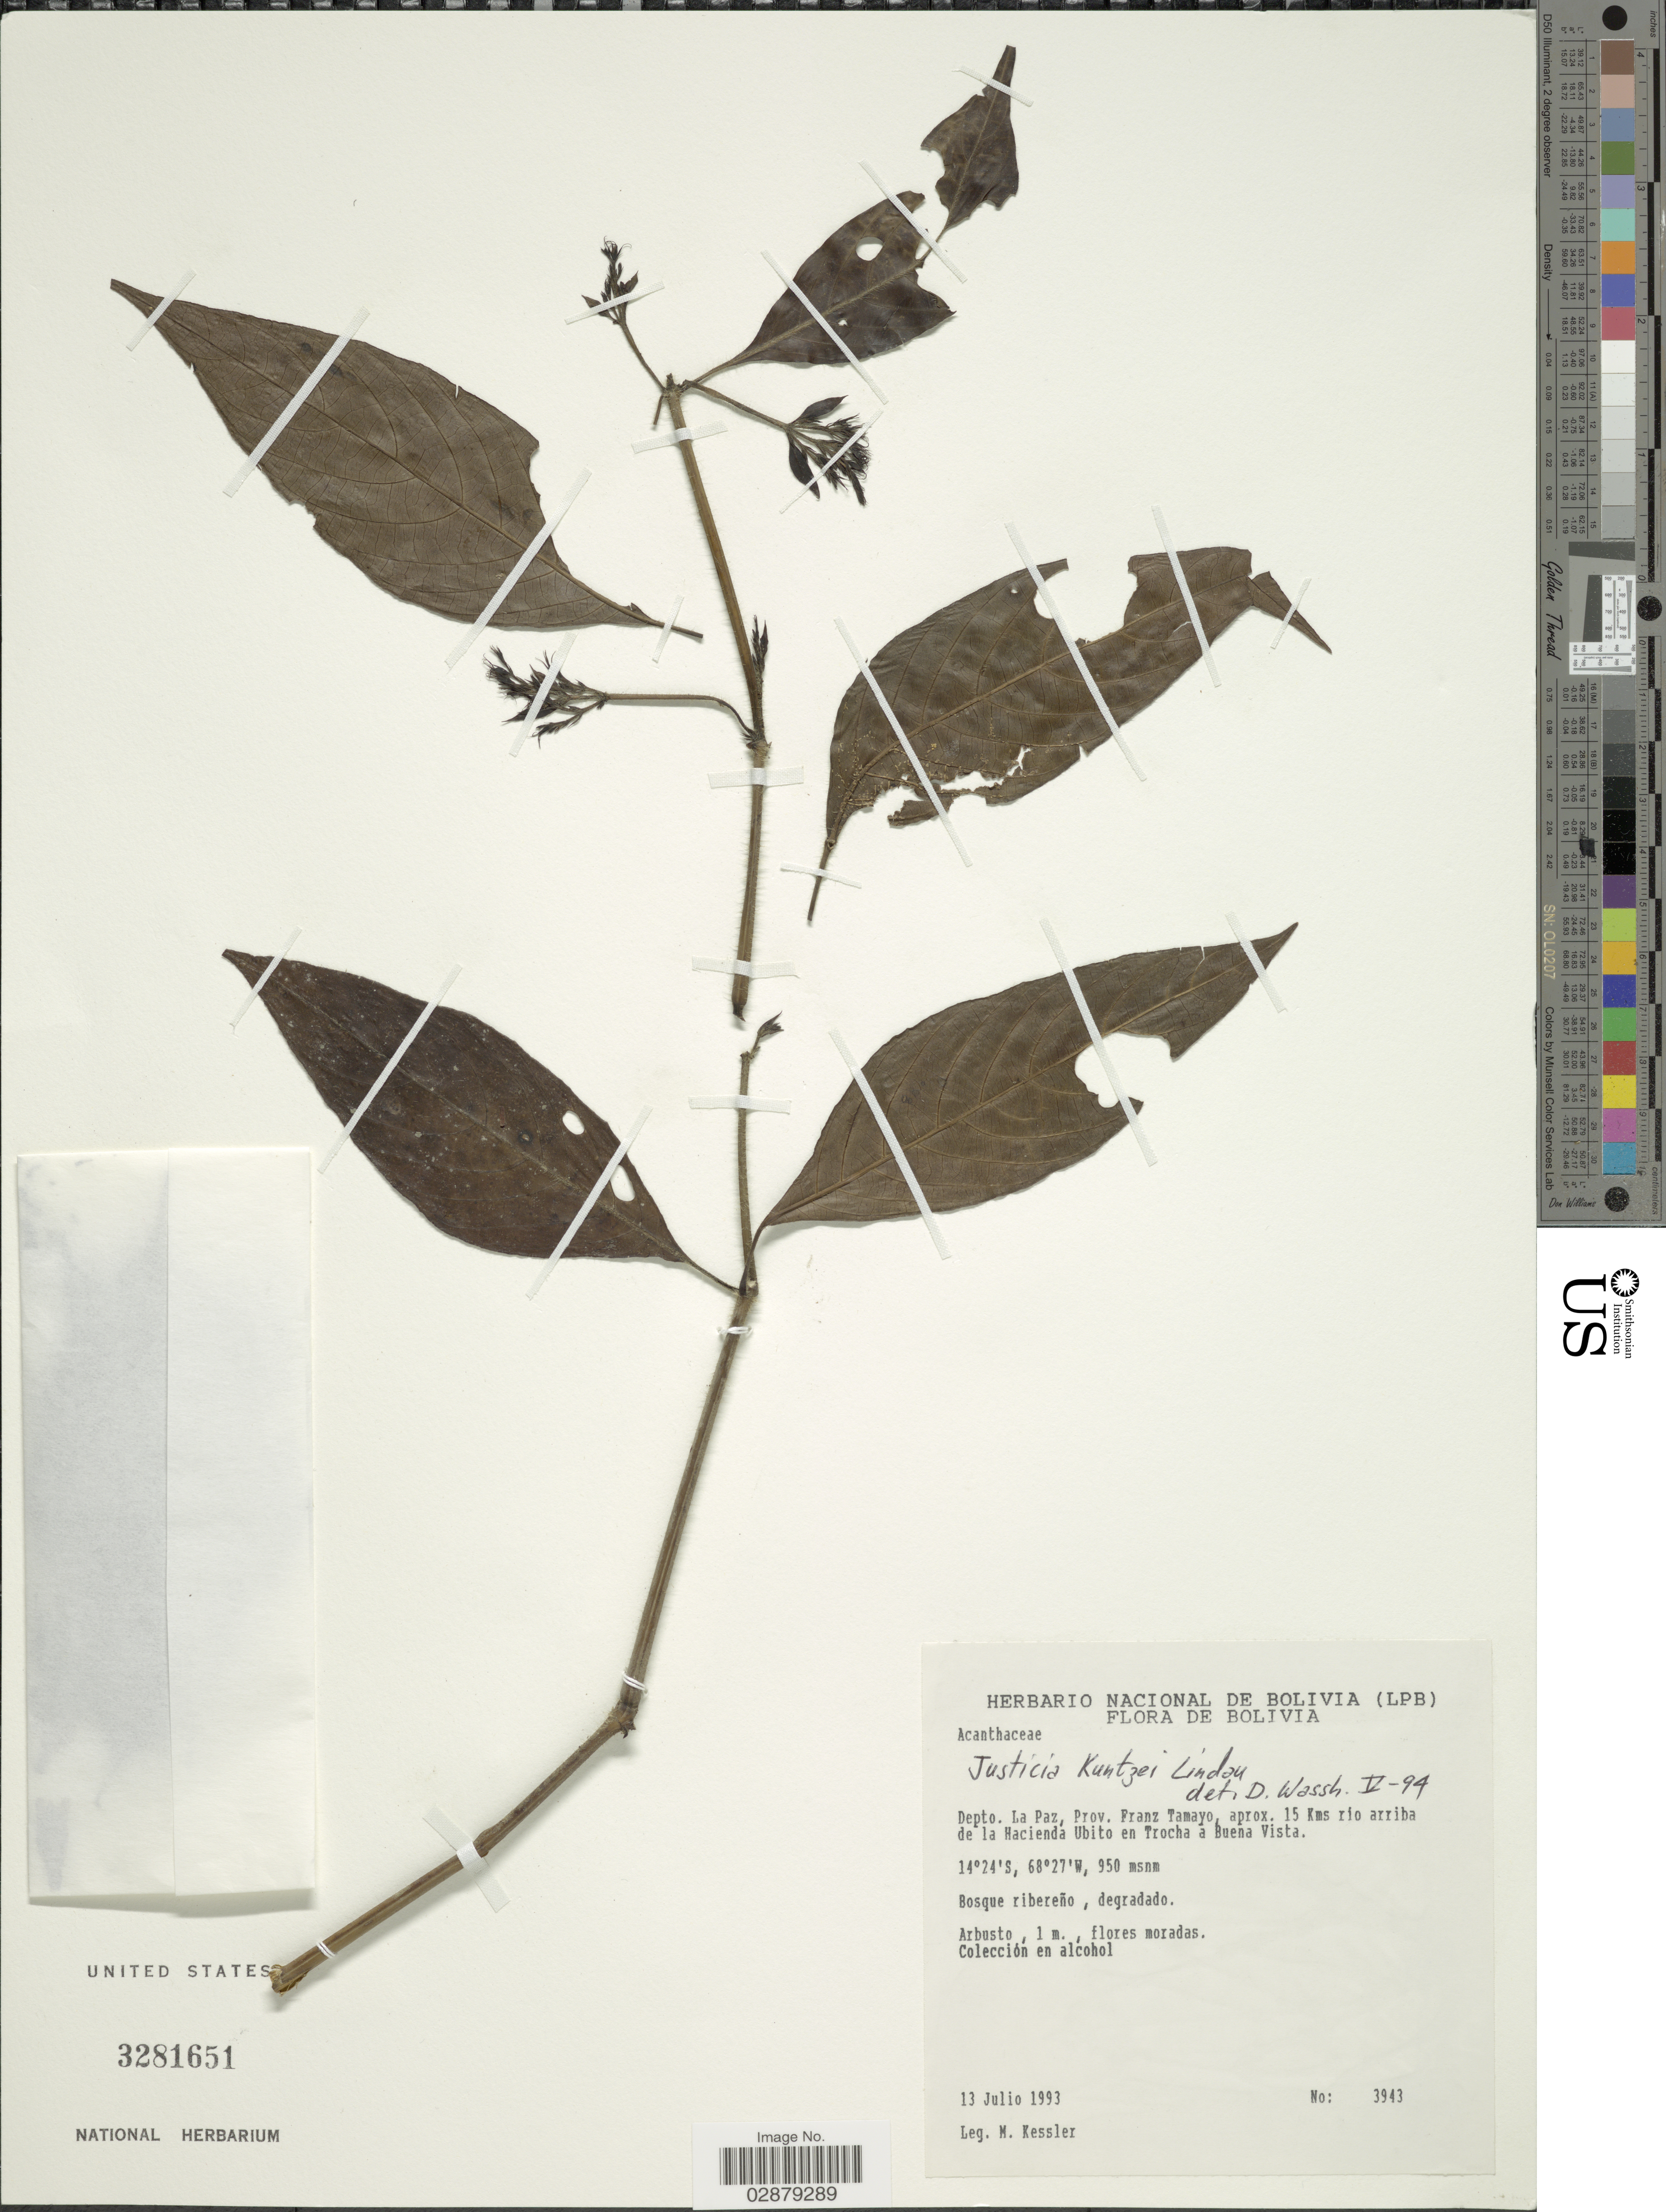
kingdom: Plantae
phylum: Tracheophyta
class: Magnoliopsida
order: Lamiales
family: Acanthaceae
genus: Justicia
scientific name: Justicia kuntzei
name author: Lindau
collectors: M. Kessler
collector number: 3943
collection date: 1993-07-13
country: Bolivia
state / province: La Paz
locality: Depto. La Paz, Prov. Franz Tamayo, aprox. 15 Kms río arriba de la Hacienda Ubito en Trocha a Buena Vista.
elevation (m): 950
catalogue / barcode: US 3281651